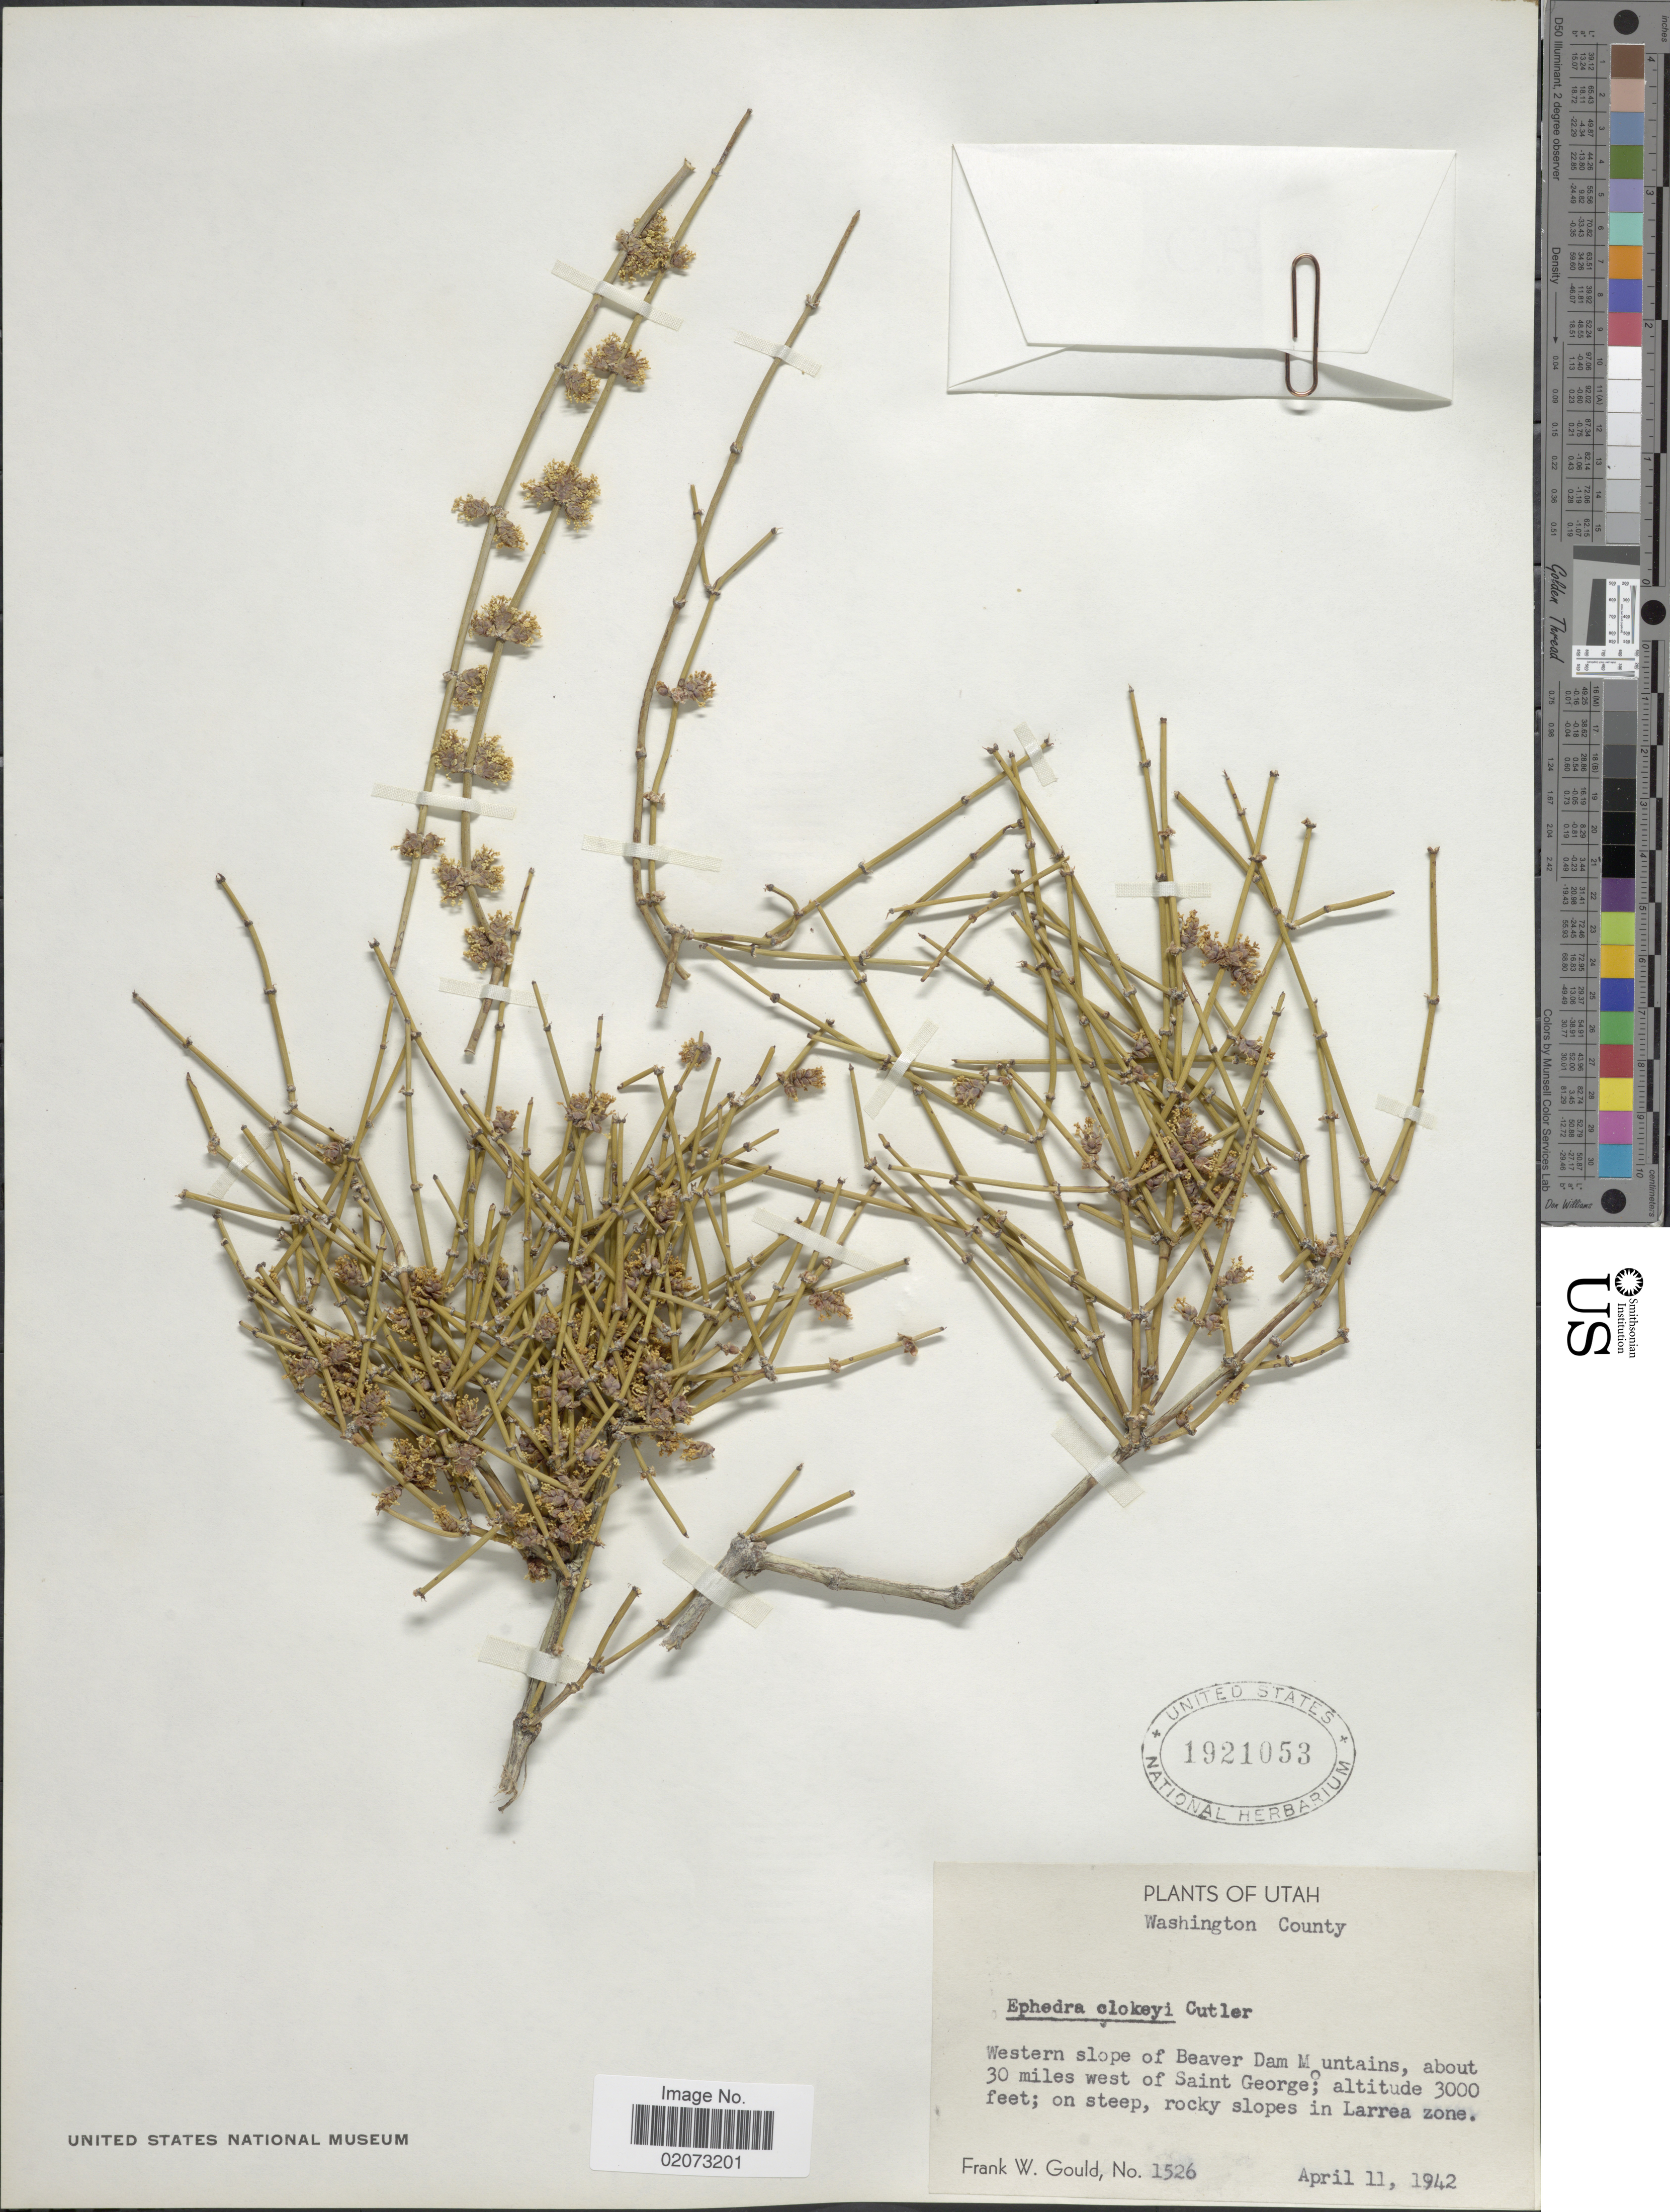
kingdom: Plantae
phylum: Tracheophyta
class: Gnetopsida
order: Ephedrales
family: Ephedraceae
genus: Ephedra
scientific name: Ephedra clokeyi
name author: H.C. Cutler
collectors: F. W. Gould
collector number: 1526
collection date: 1942-04-11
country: United States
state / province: Utah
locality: Washington County. Western slope of Beaver Dam Mountains, about 30 miles west of Saint George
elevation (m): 914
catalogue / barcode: US 1921053